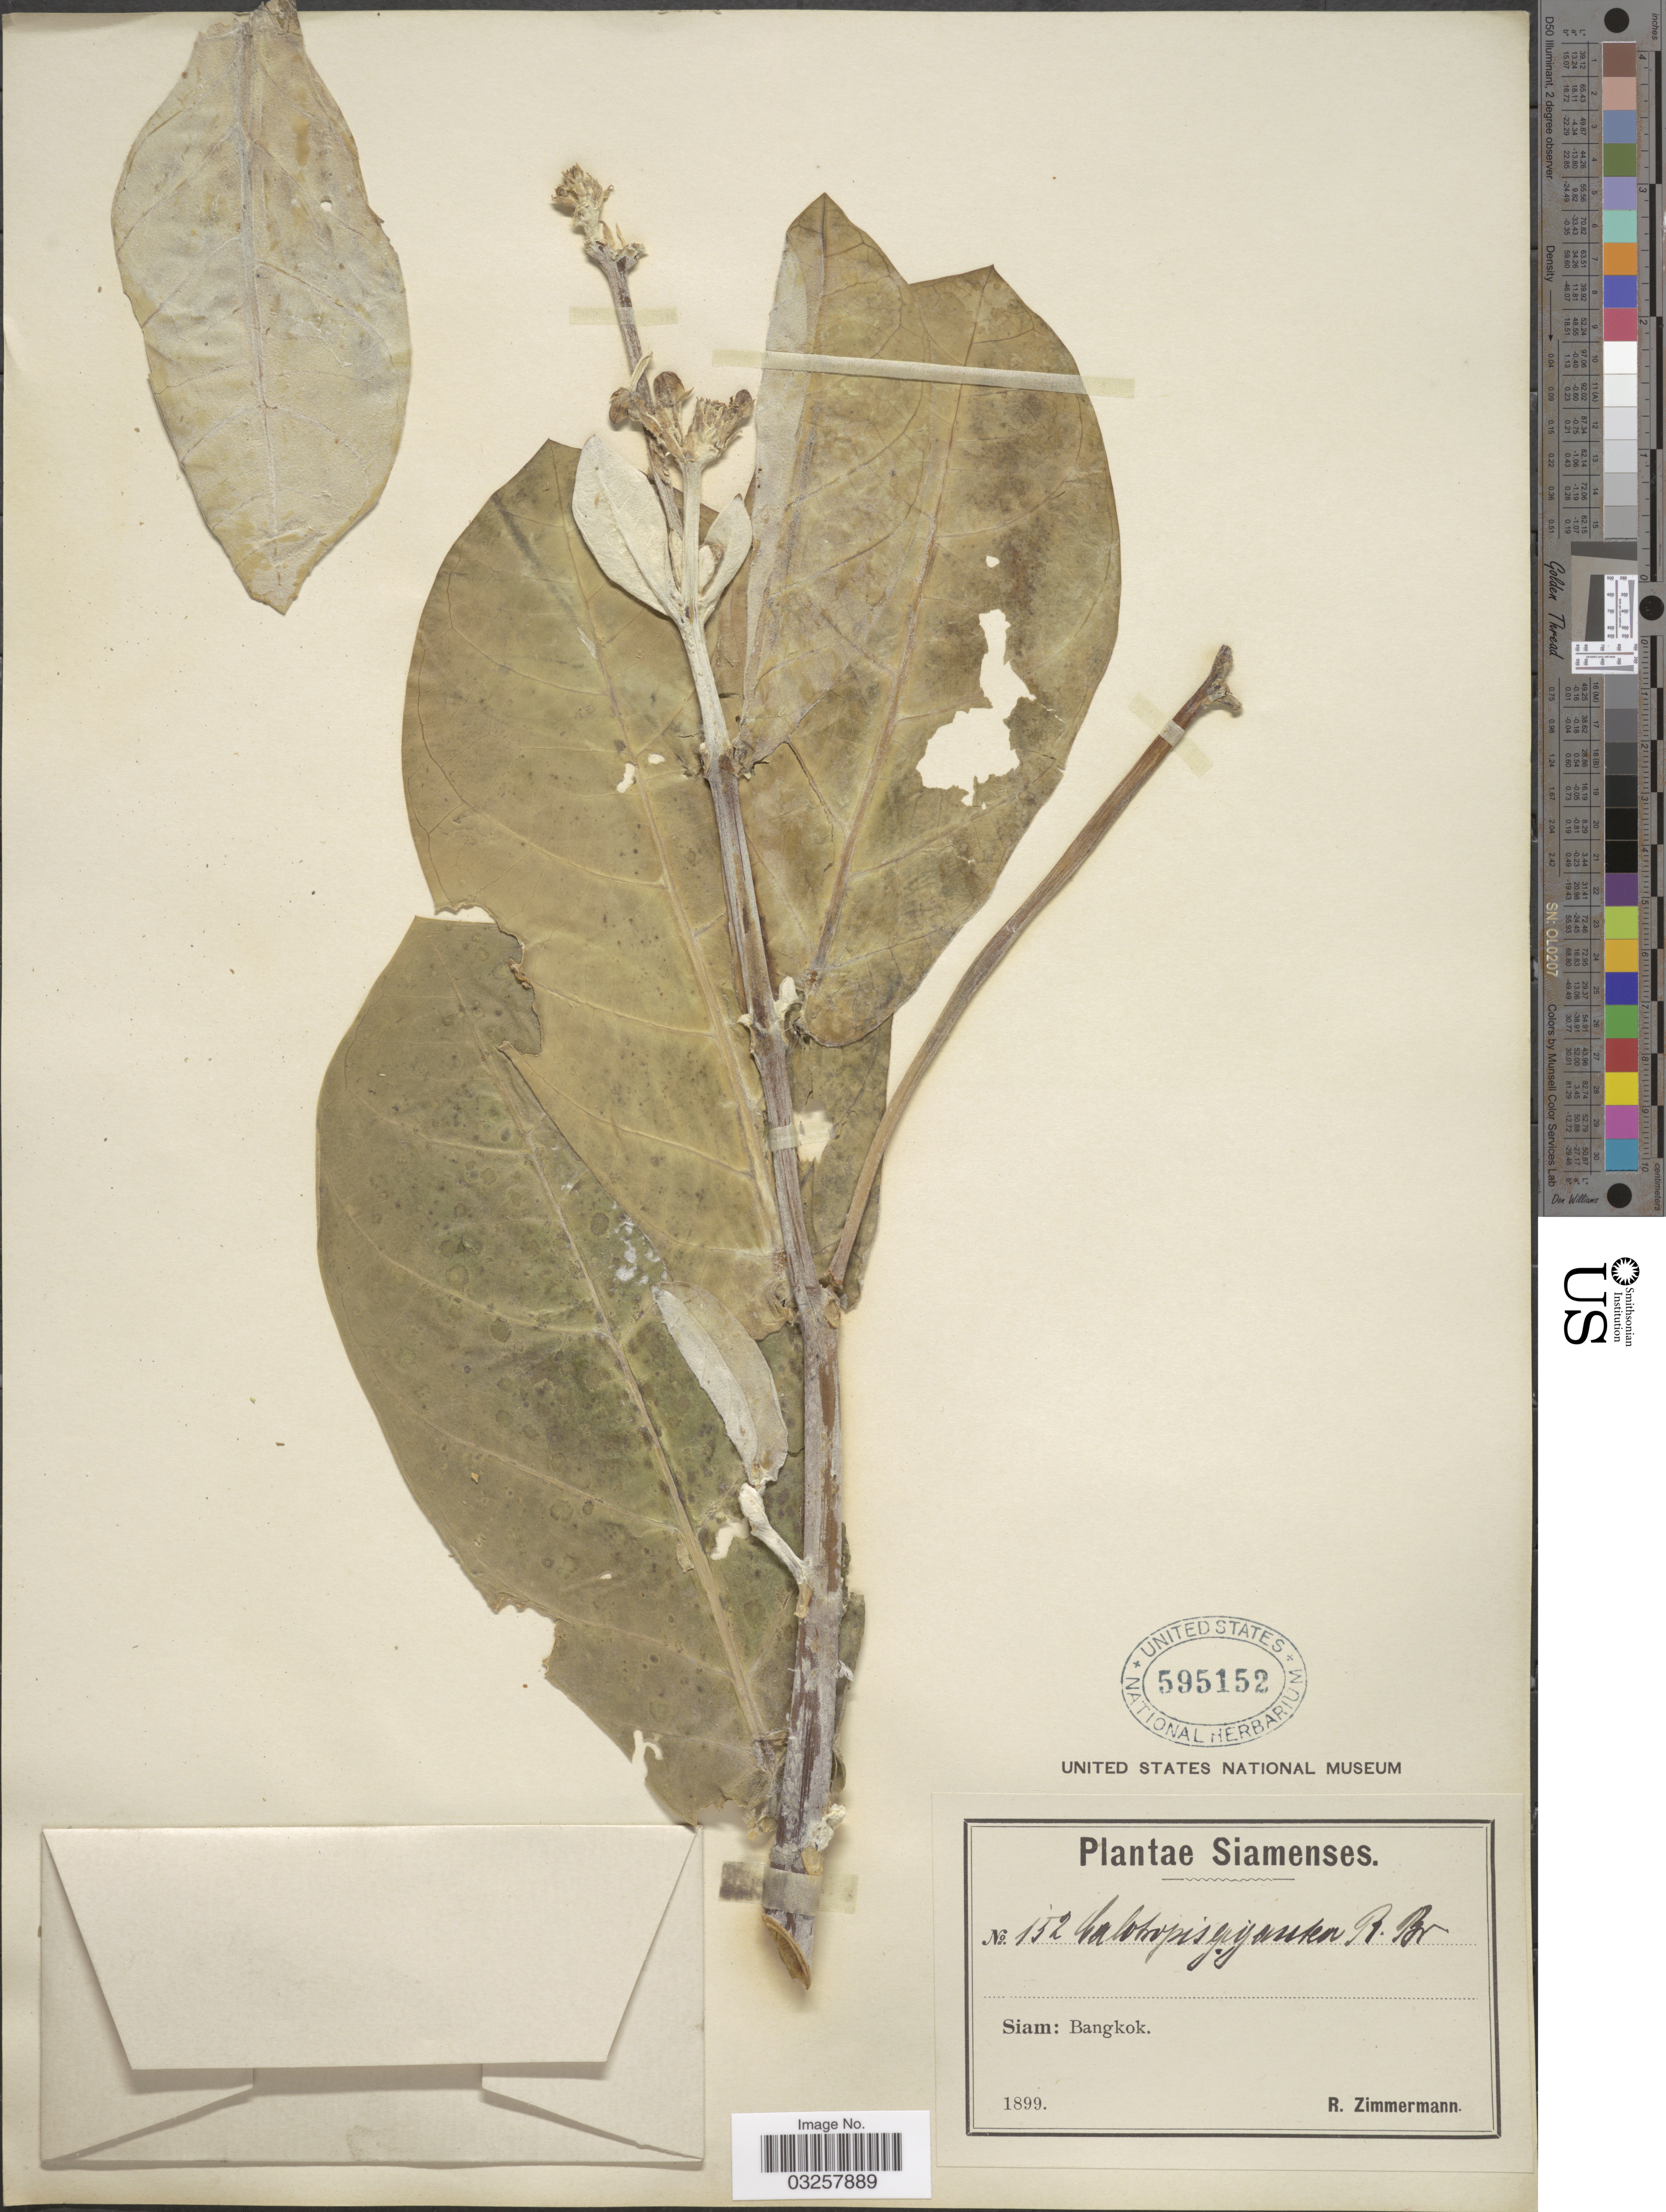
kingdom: Plantae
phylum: Tracheophyta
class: Magnoliopsida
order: Gentianales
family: Apocynaceae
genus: Calotropis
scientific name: Calotropis gigantea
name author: (L.) W.T. Aiton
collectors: R. Zimmermann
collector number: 152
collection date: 1899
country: Thailand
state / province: Bangkok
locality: Siam.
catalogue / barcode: US 595152